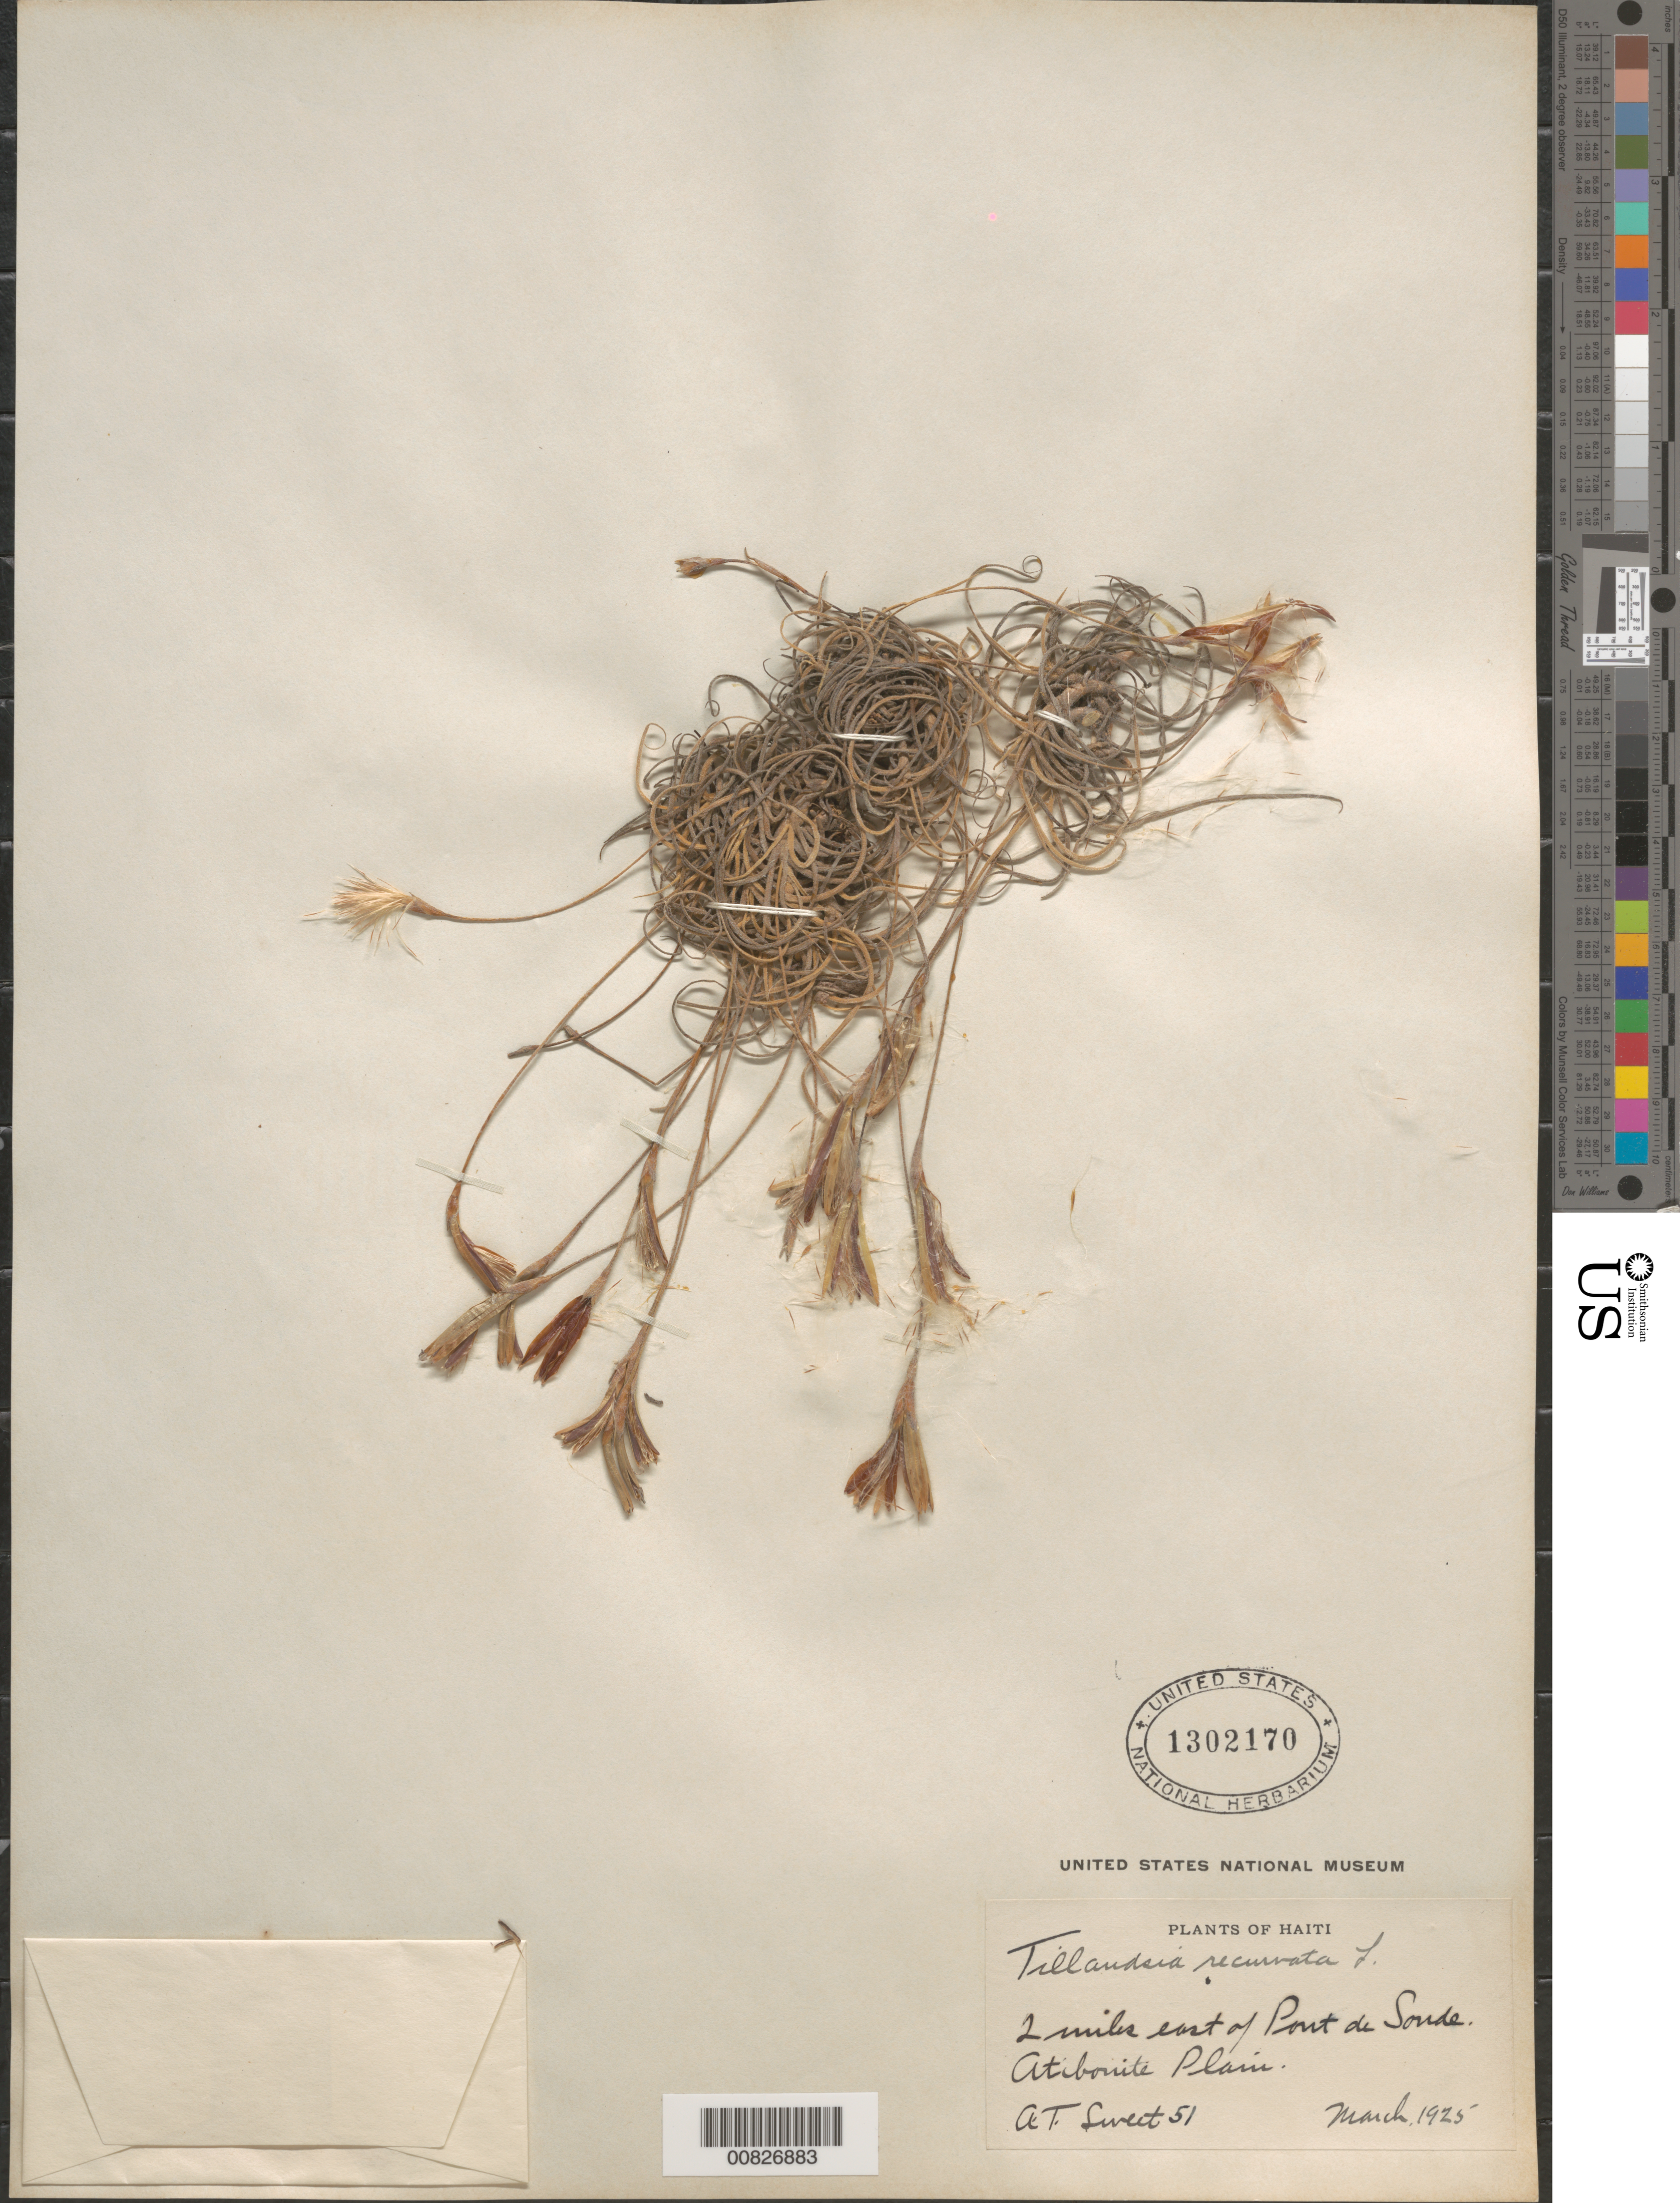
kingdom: Plantae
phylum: Tracheophyta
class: Liliopsida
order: Poales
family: Bromeliaceae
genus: Tillandsia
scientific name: Tillandsia recurvata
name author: L.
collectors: A. T. Sweet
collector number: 51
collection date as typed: Mar 1925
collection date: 1925-03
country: Haiti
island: Hispaniola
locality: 2 miles east of Pont de Sonde. Atibonite Plain.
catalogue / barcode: US 1302170